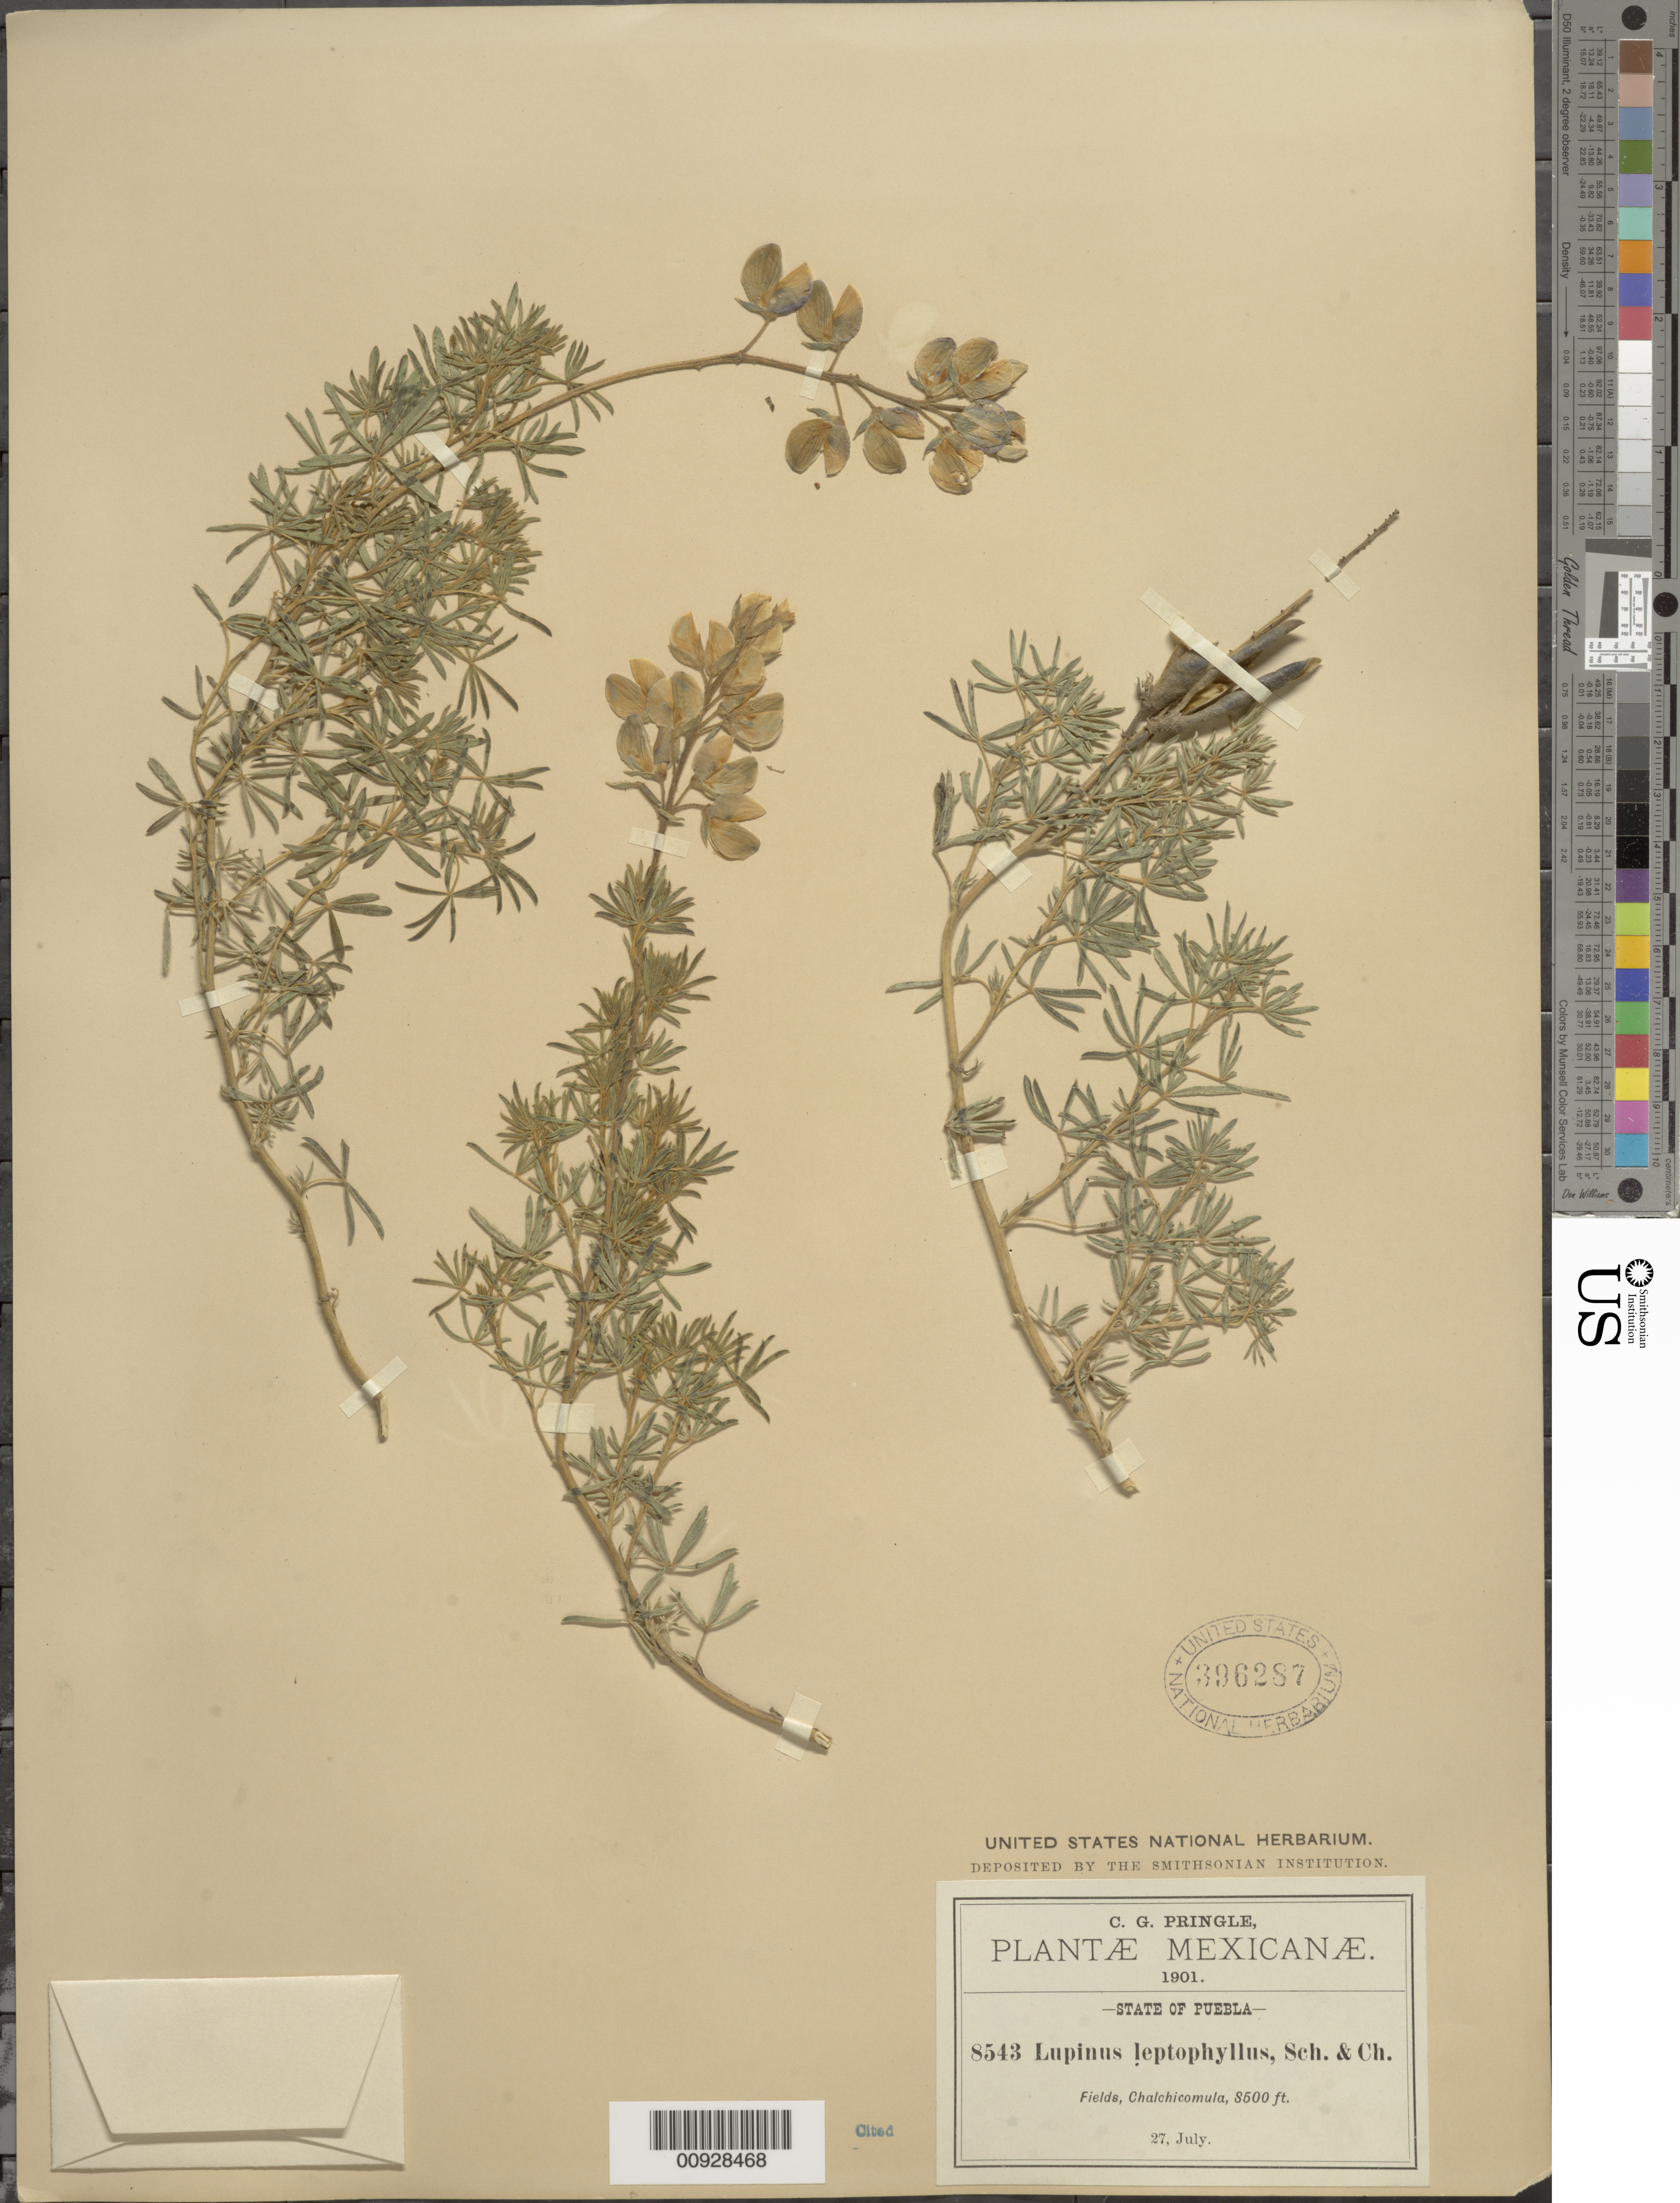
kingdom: Plantae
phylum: Tracheophyta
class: Magnoliopsida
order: Fabales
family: Fabaceae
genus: Lupinus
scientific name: Lupinus leptophyllus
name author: Cham. & Schltdl.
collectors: C. G. Pringle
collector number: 8543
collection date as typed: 27 Jul 1901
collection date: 1901-07-27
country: Mexico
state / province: Puebla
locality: Chalchicomula.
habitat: Fields.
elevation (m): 2591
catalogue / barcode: US 396287